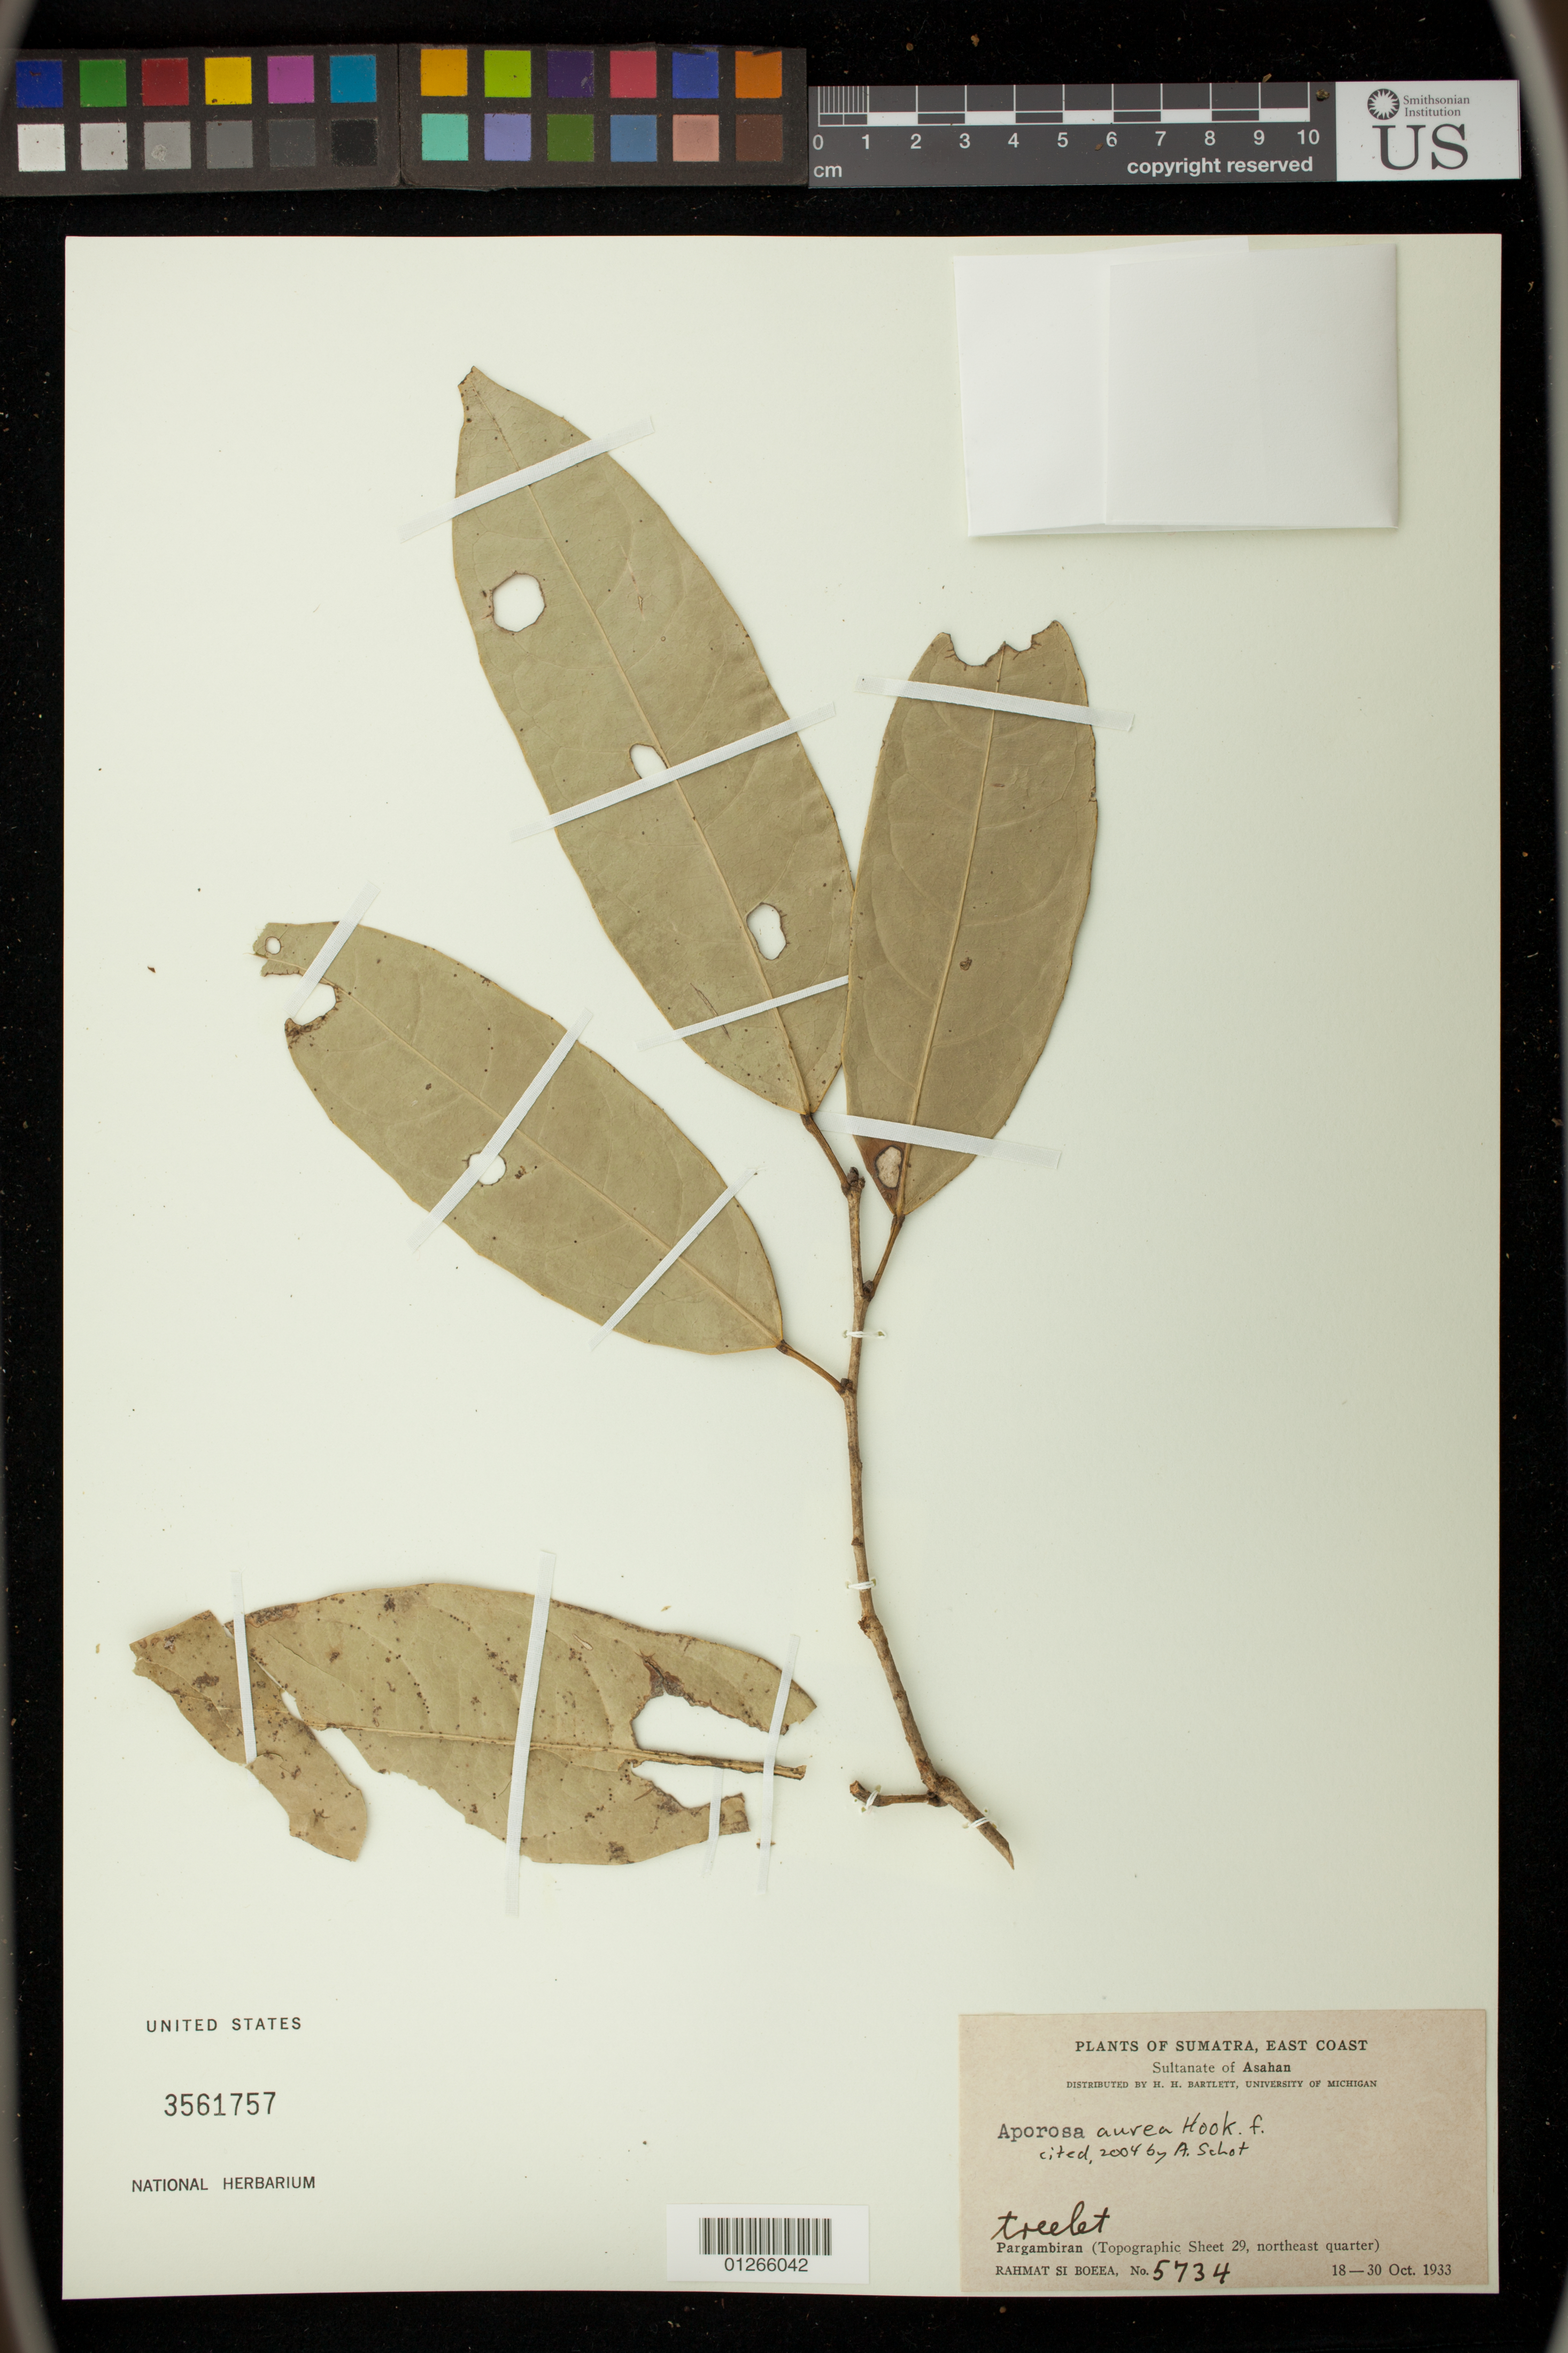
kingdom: Plantae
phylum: Tracheophyta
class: Magnoliopsida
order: Malpighiales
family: Phyllanthaceae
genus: Aporosa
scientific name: Aporosa aurea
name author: Hook. f.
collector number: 5734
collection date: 1933-10-18/1933-10-30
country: Indonesia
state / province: Sumatra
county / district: Sumatera Utara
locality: Sultanate of Asahan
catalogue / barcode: US 3561757